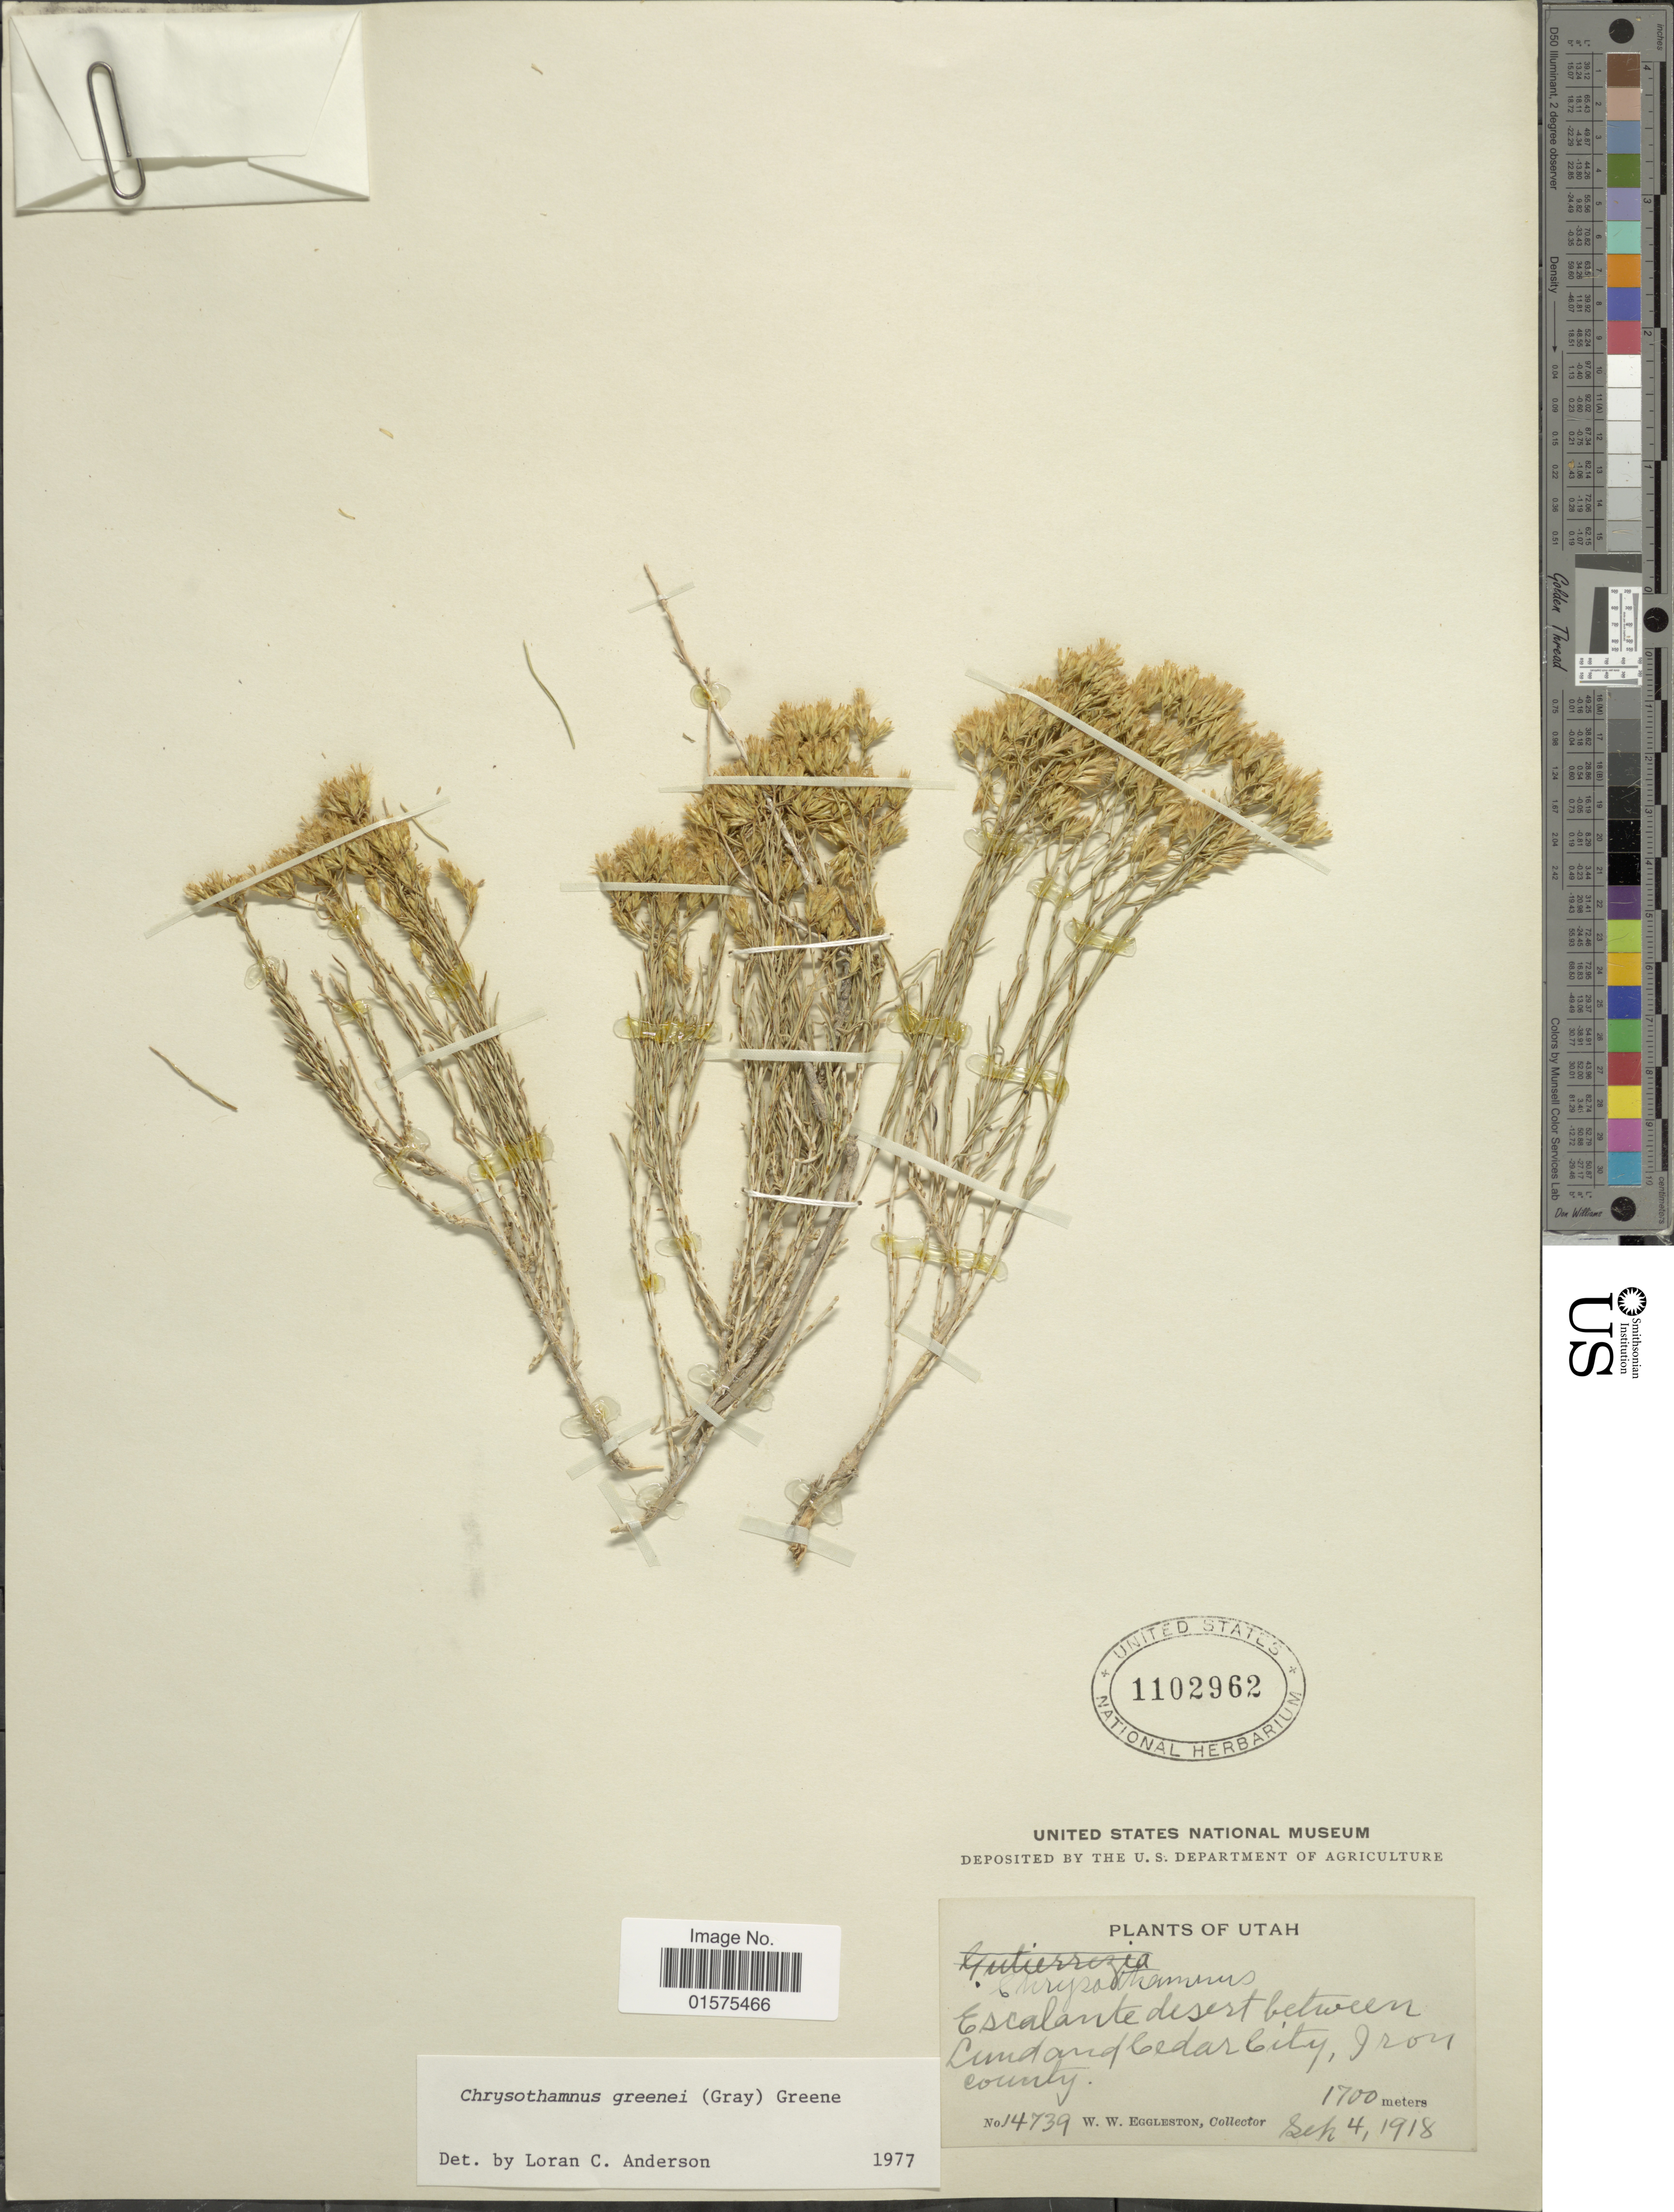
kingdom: Plantae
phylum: Tracheophyta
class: Magnoliopsida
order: Asterales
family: Asteraceae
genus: Chrysothamnus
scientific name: Chrysothamnus greenei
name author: (A. Gray) Greene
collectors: W. W. Eggleston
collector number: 14739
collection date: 1918-09-04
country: United States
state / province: Utah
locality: Escalante desert between Lund and Cedar City, Iron County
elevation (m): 1700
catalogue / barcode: US 1102962